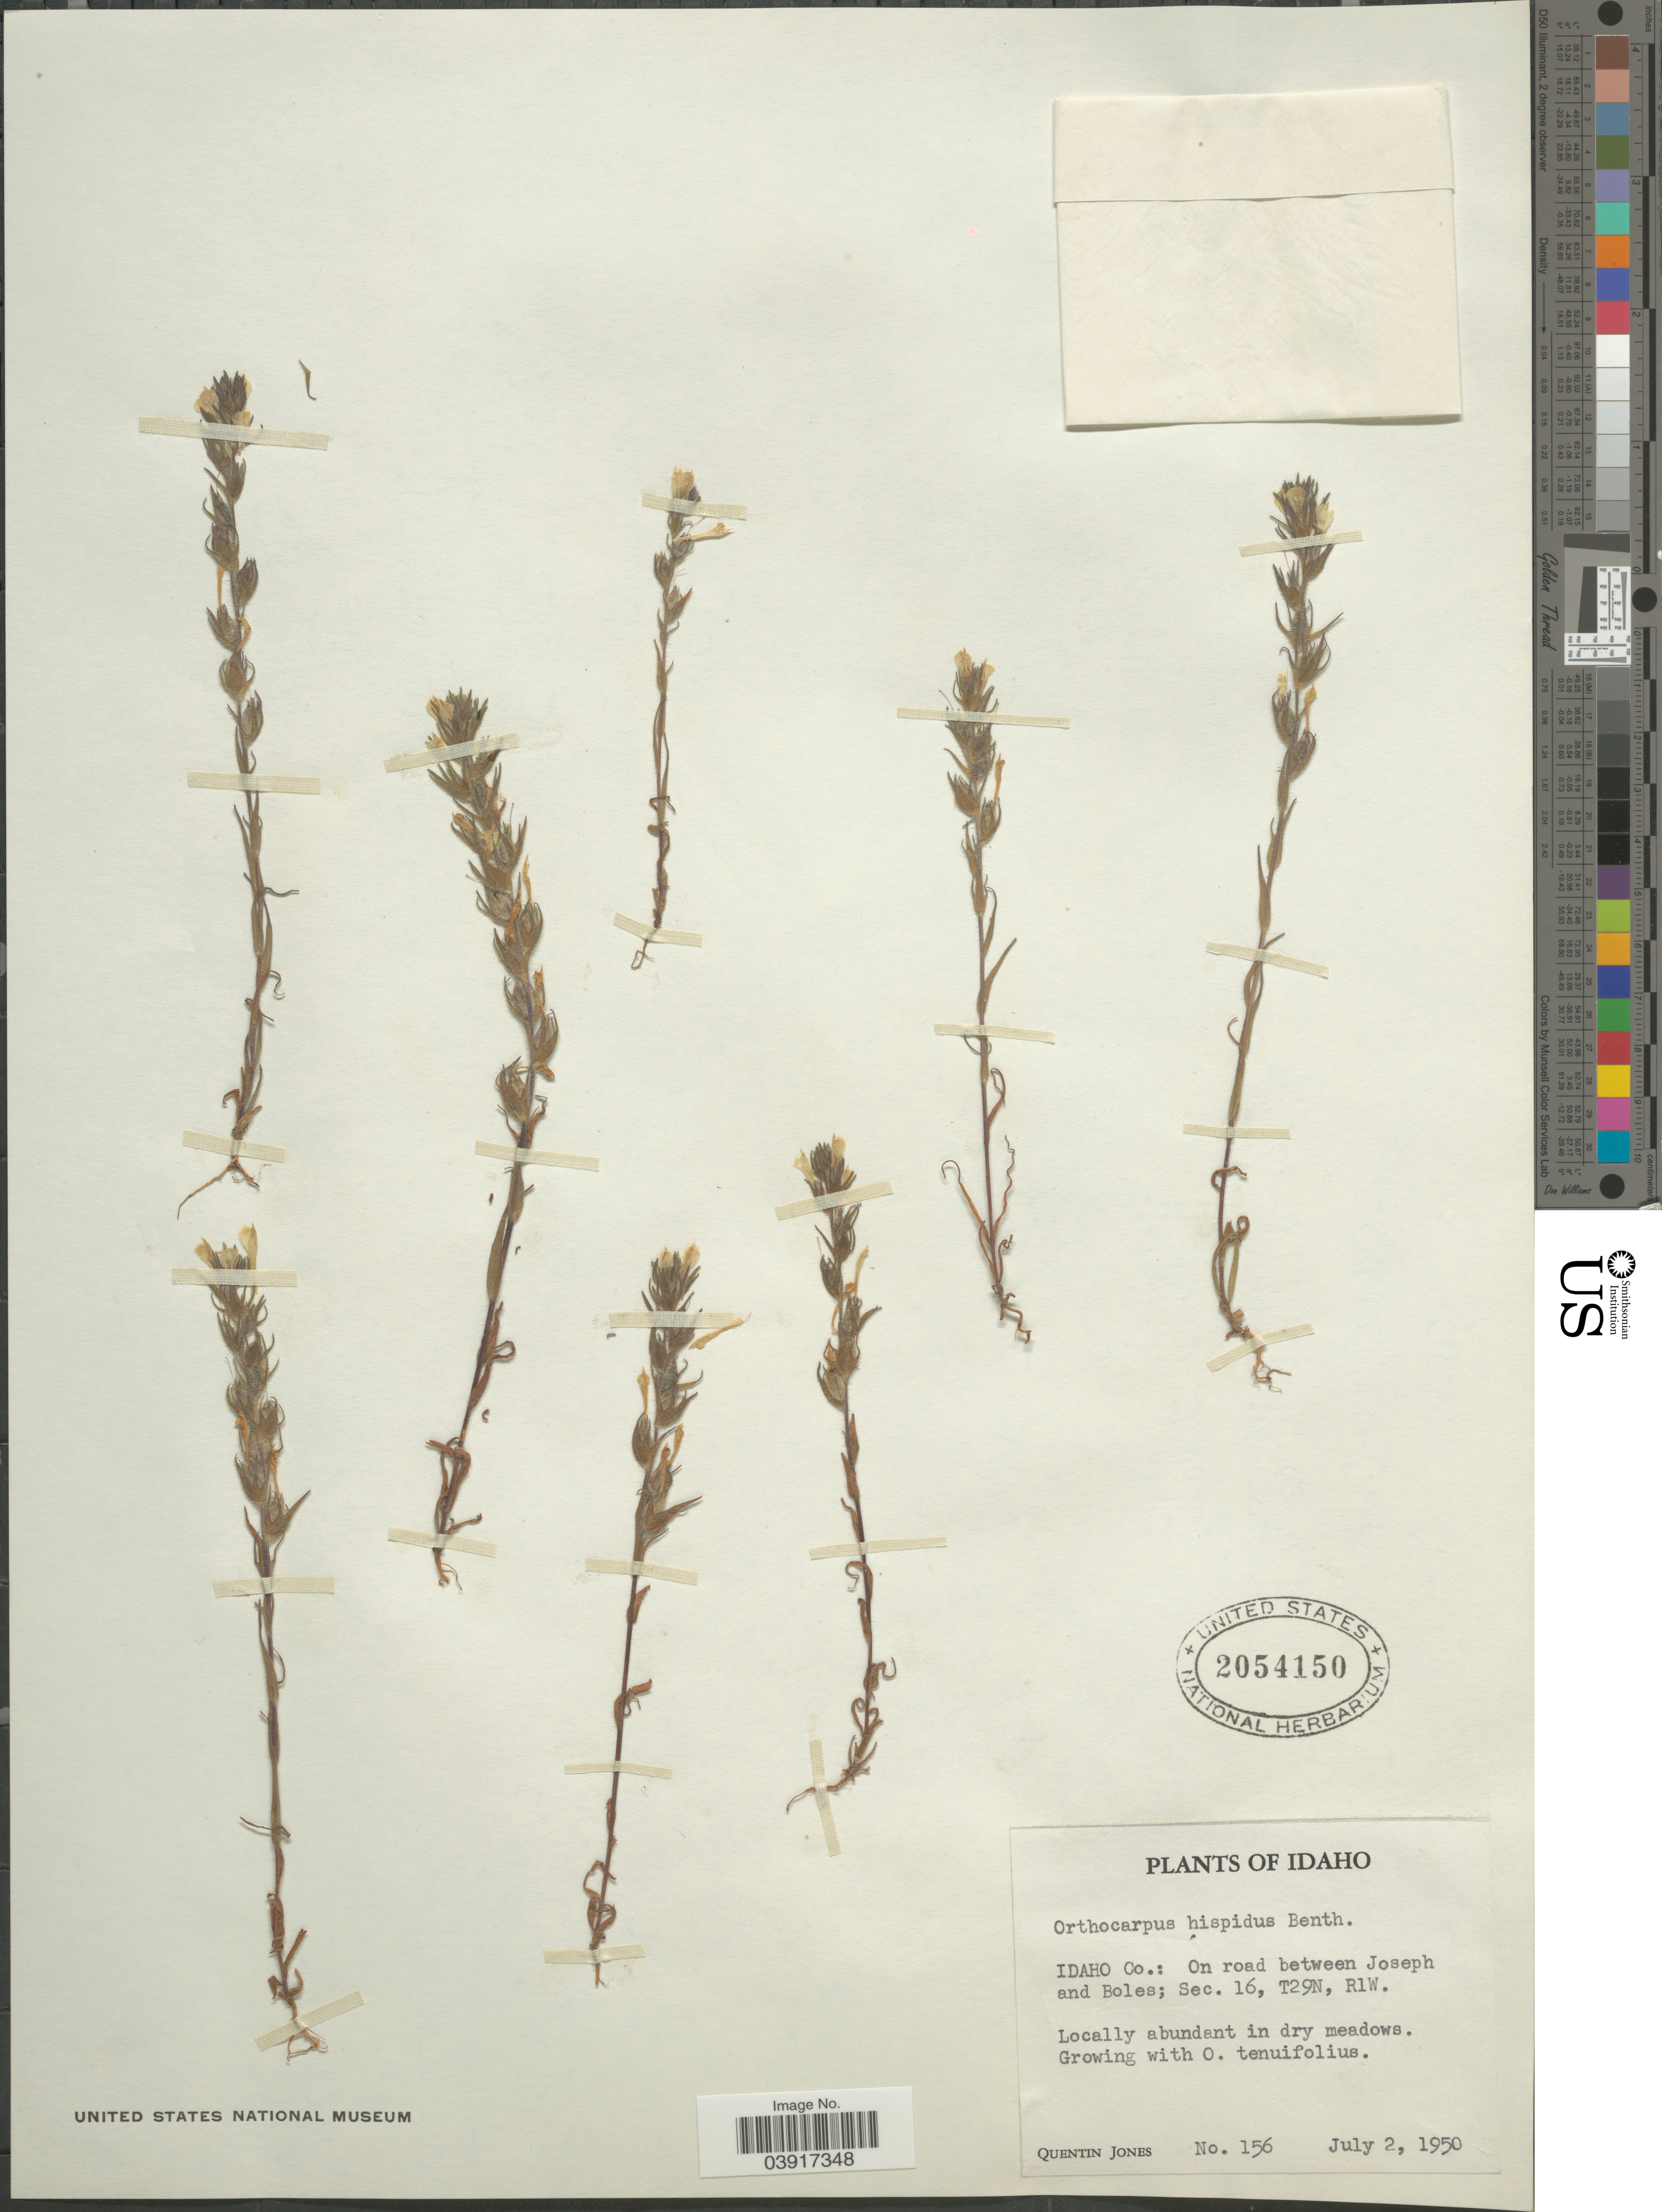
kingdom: Plantae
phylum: Tracheophyta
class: Magnoliopsida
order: Lamiales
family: Orobanchaceae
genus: Orthocarpus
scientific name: Orthocarpus hispidus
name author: Benth.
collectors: Q. Jones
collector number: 156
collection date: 1950-07-02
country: United States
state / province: Idaho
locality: Idaho Co.: On road between Joseph and Boles; Sec. 16, T29N, R1W.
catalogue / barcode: US 2054150